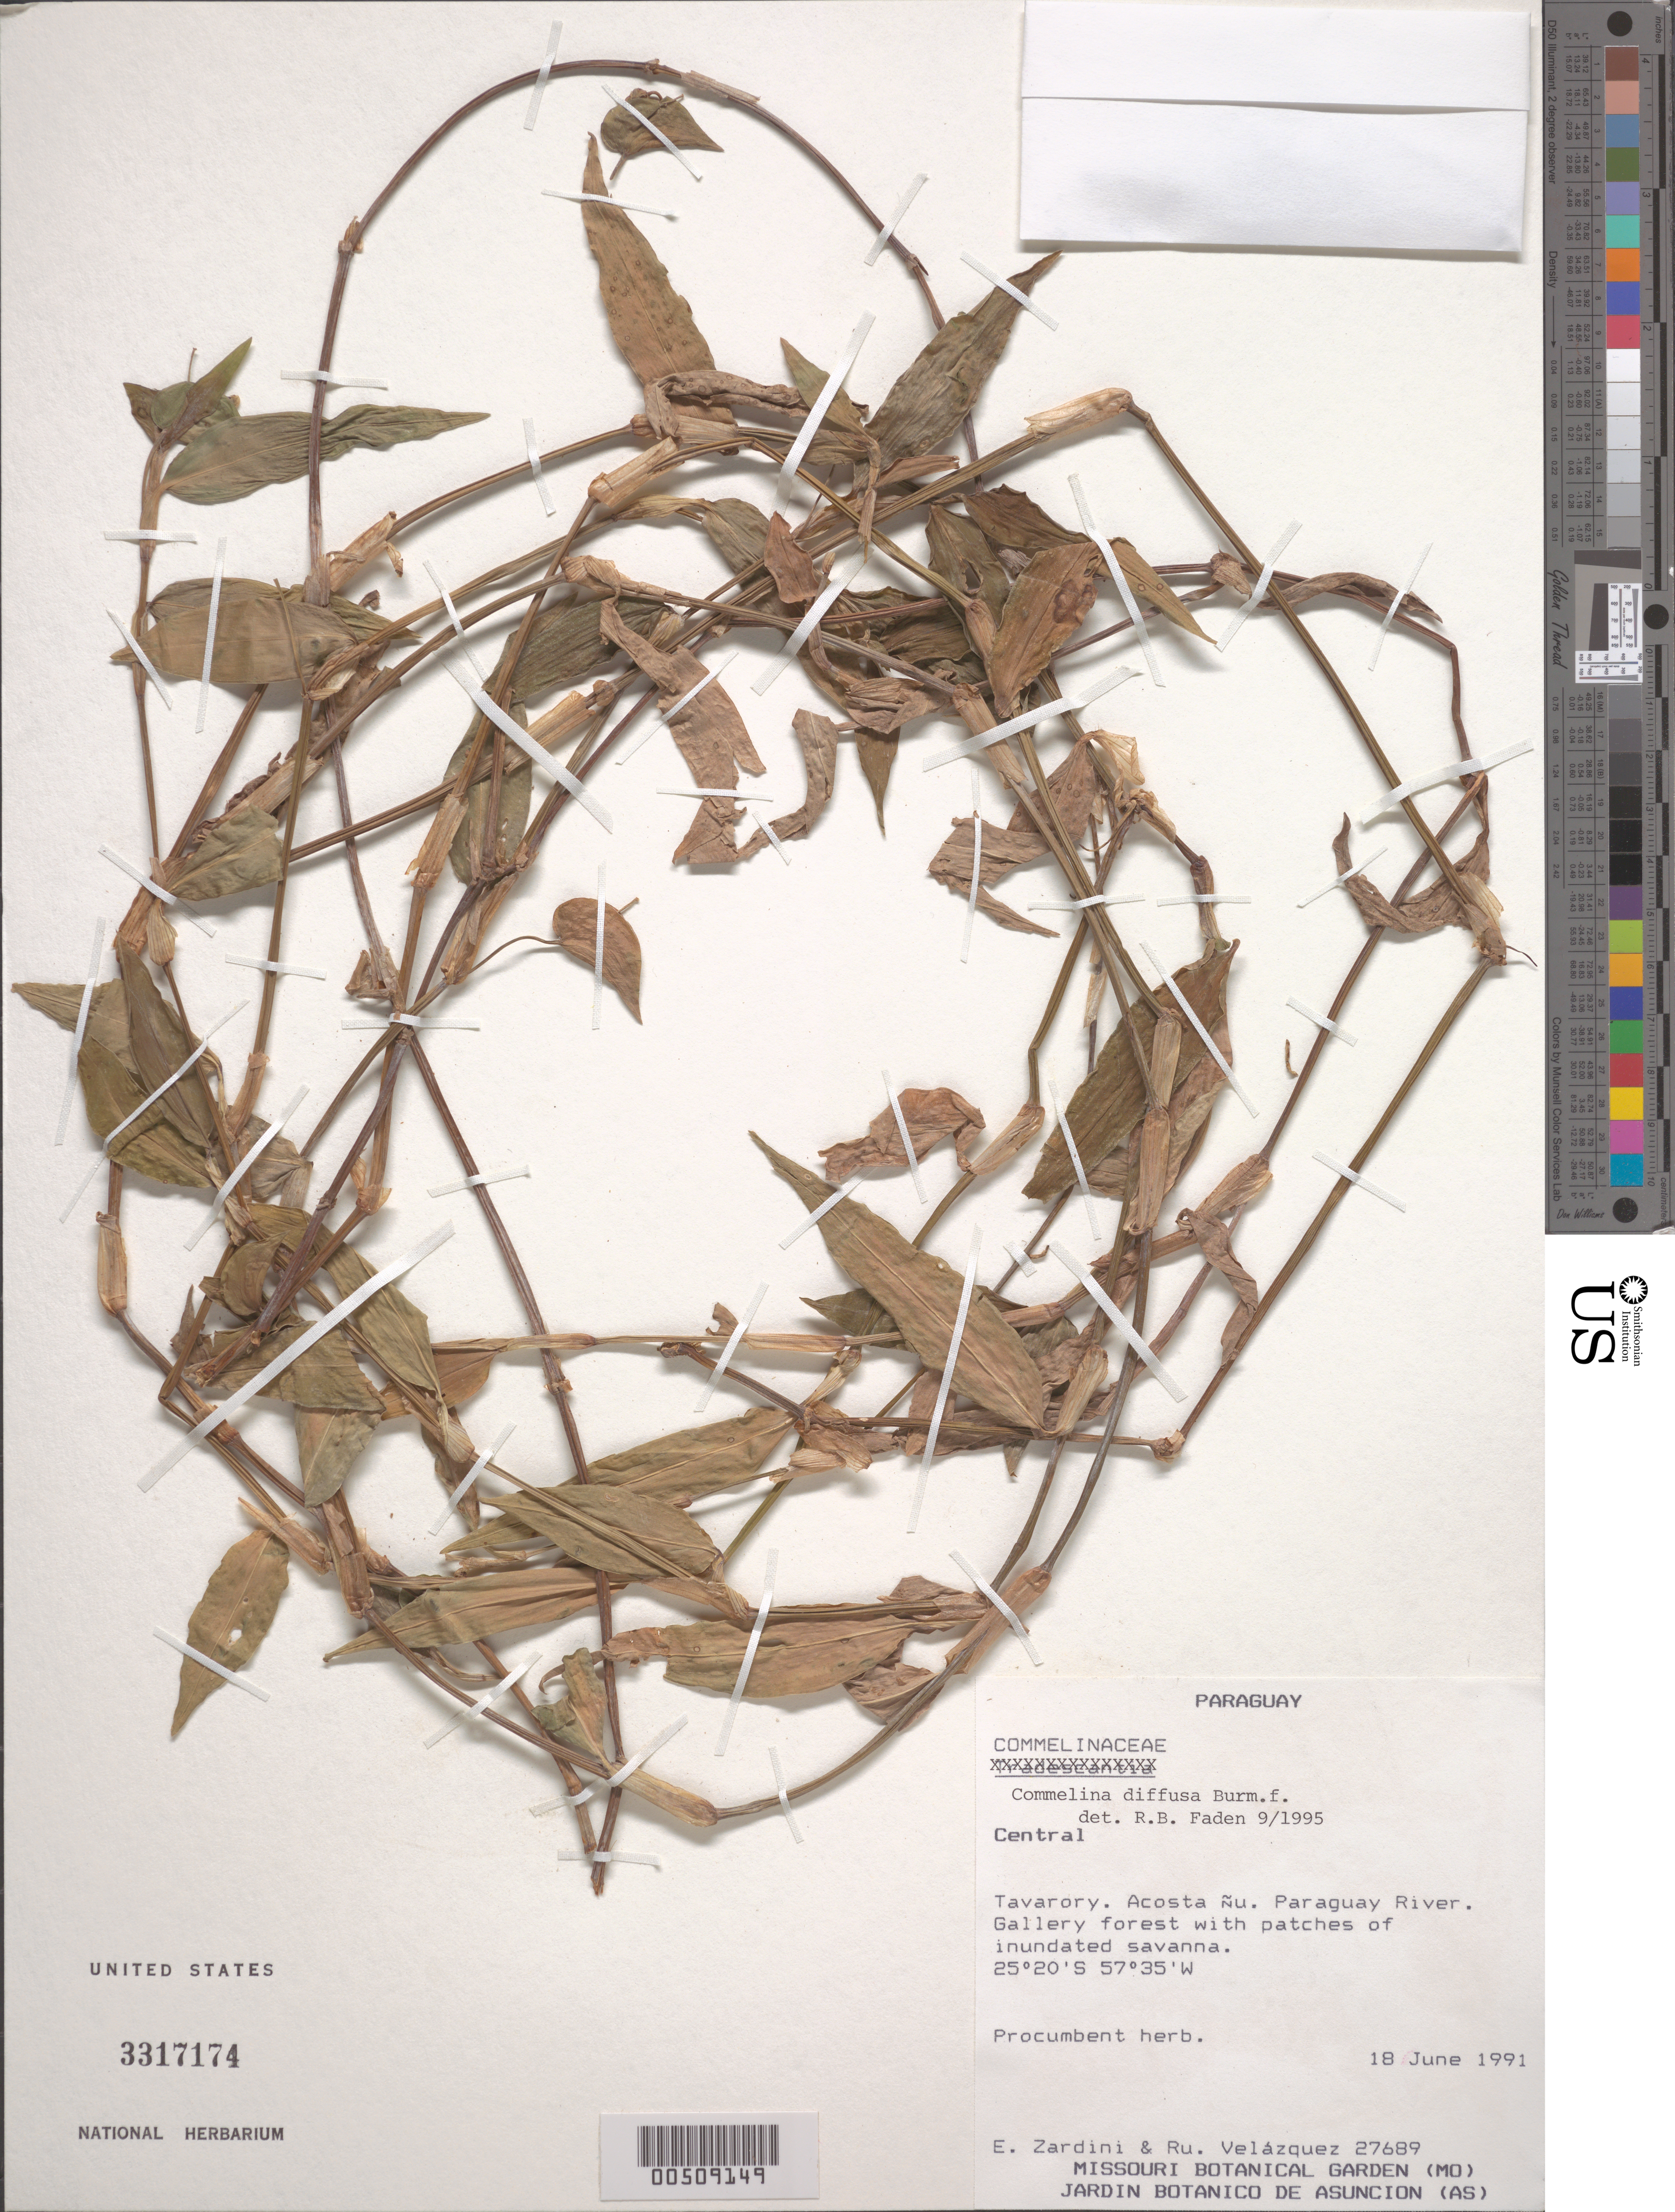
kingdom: Plantae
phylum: Tracheophyta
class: Liliopsida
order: Commelinales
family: Commelinaceae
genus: Commelina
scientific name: Commelina diffusa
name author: Burm. f.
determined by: Faden, Robert B., (US), Smithsonian Institution - National Museum of Natural History (UNITED STATES)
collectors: E. M. Zardini & R. Velasquez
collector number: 27689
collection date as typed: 18 Jun 1991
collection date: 1991-06-18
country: Paraguay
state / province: Central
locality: Tavarory, acosta nu, paraguay river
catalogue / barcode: US 3317174